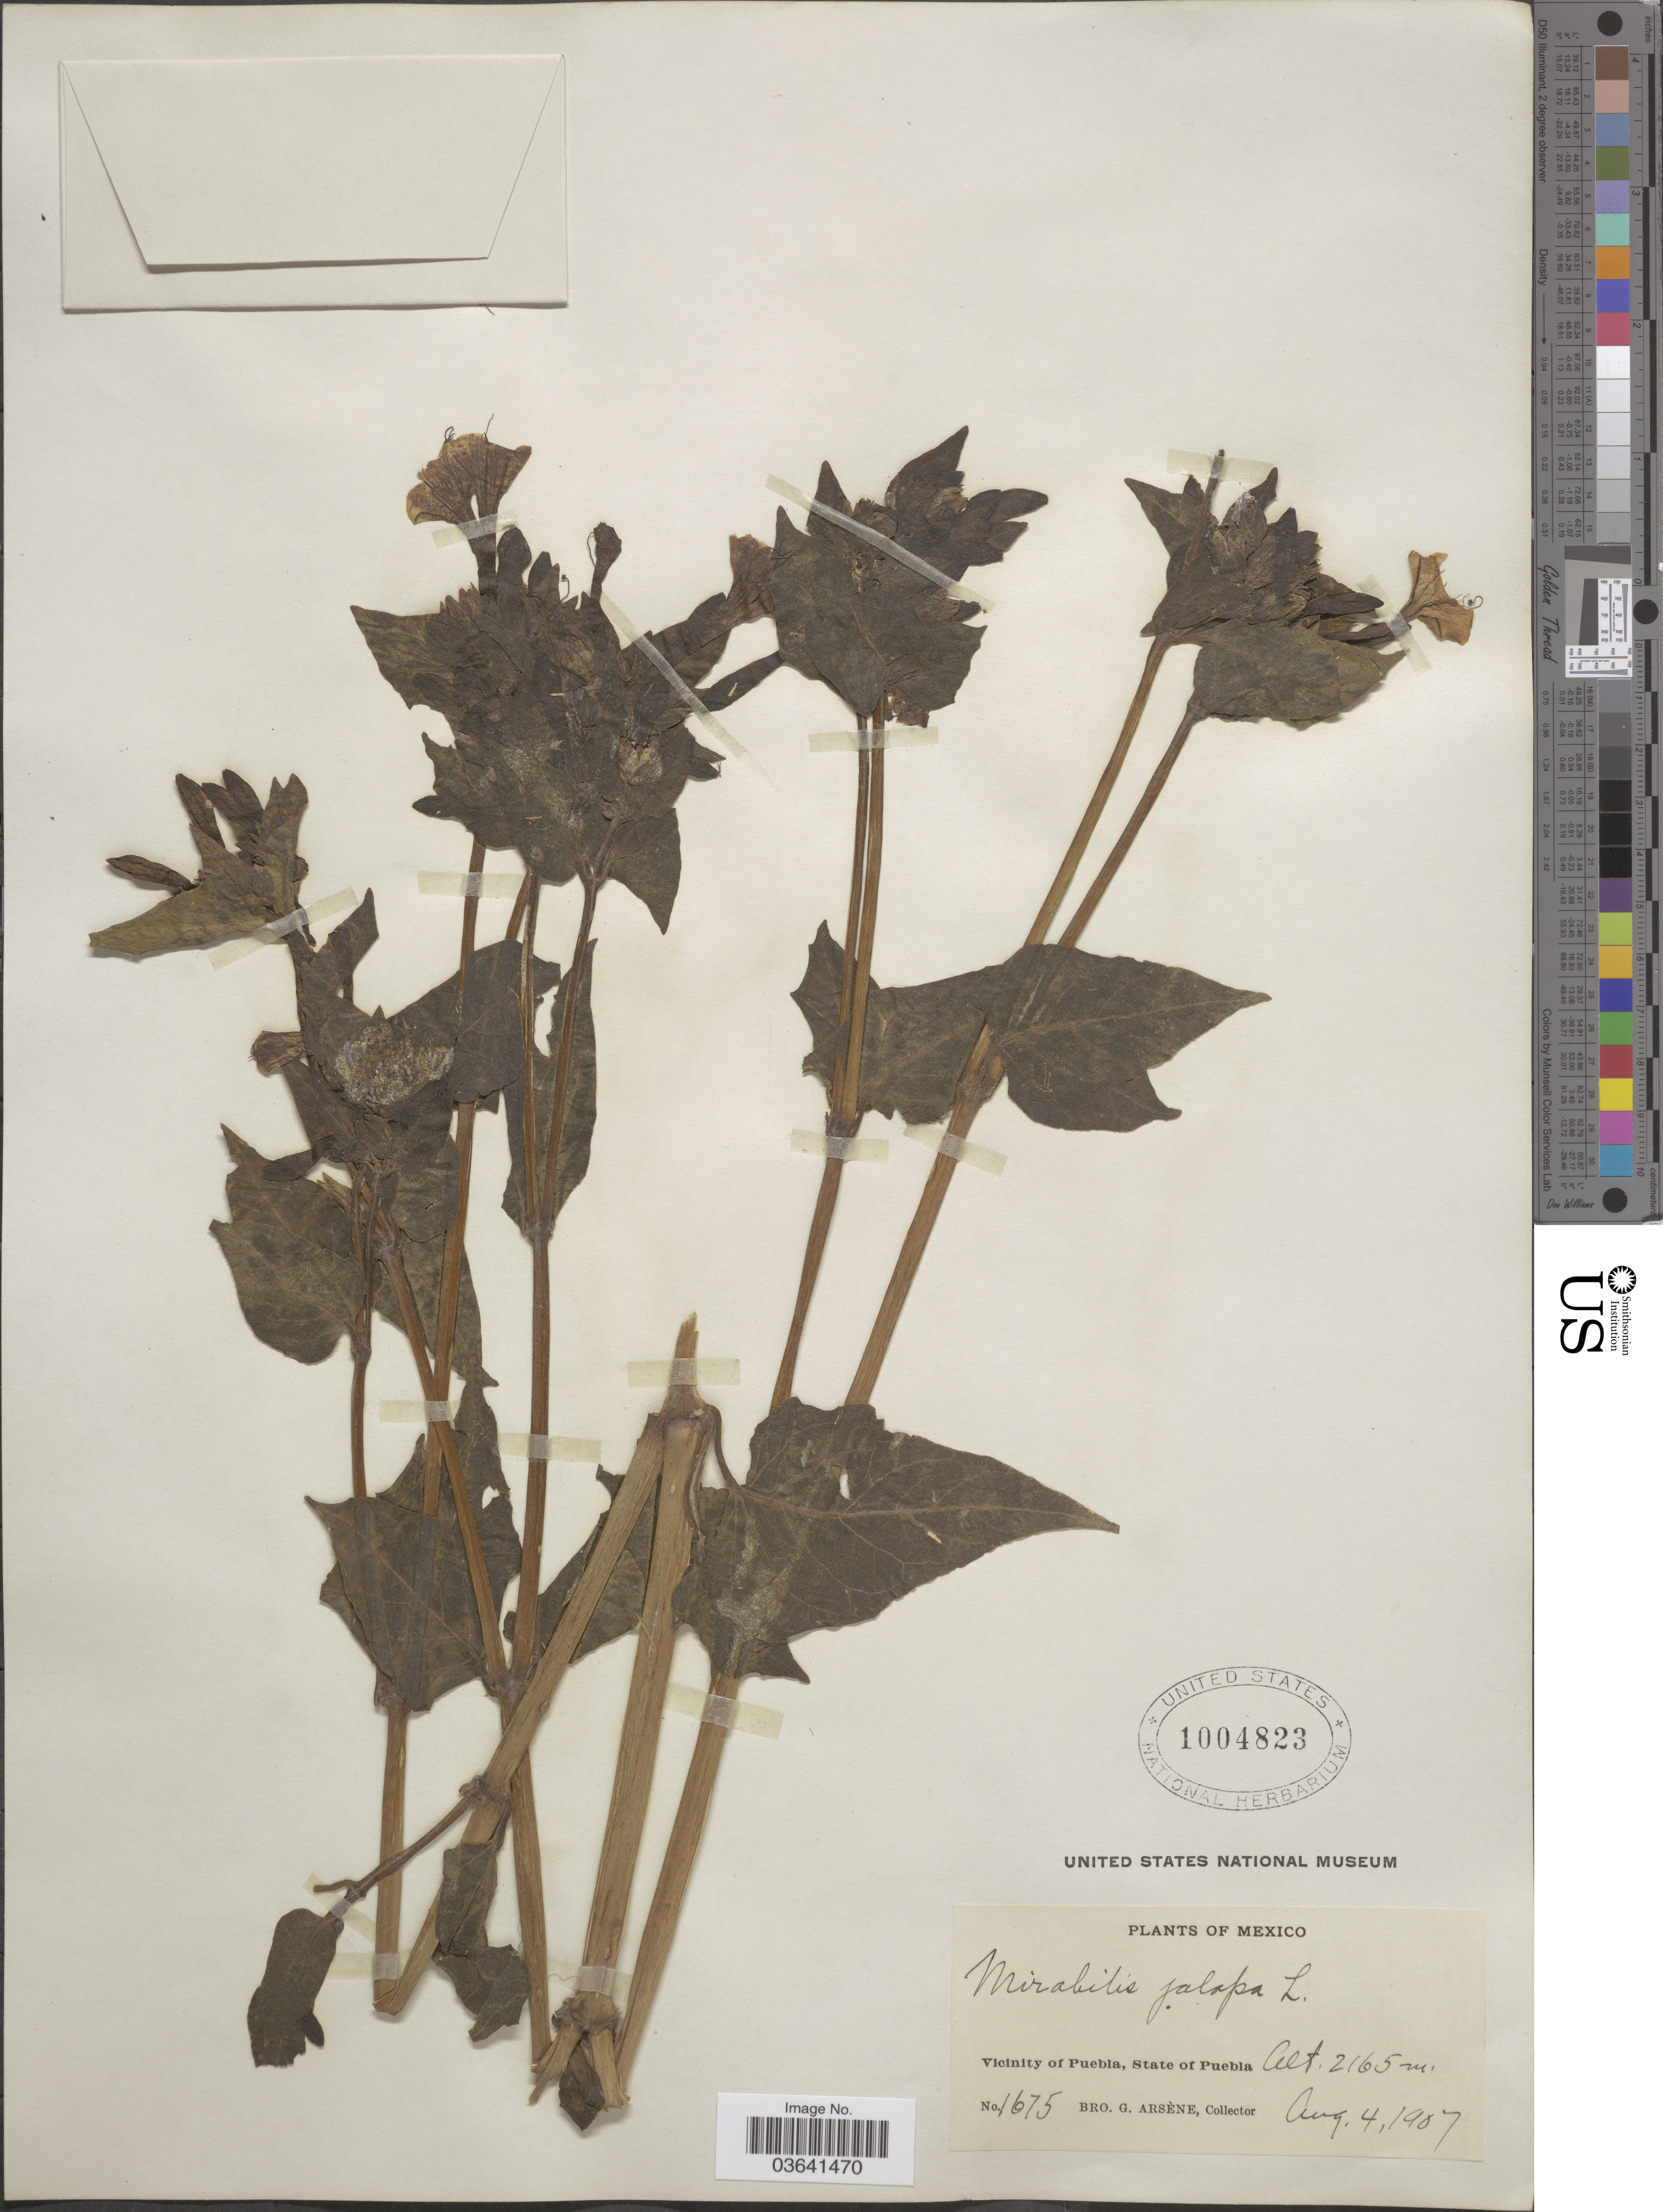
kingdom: Plantae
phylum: Tracheophyta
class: Magnoliopsida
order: Caryophyllales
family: Nyctaginaceae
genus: Mirabilis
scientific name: Mirabilis jalapa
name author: L.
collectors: Bro. G. Arsène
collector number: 1675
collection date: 1907-08-04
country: Mexico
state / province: Puebla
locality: Vicinity of Puebla.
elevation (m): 2165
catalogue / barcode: US 1004823